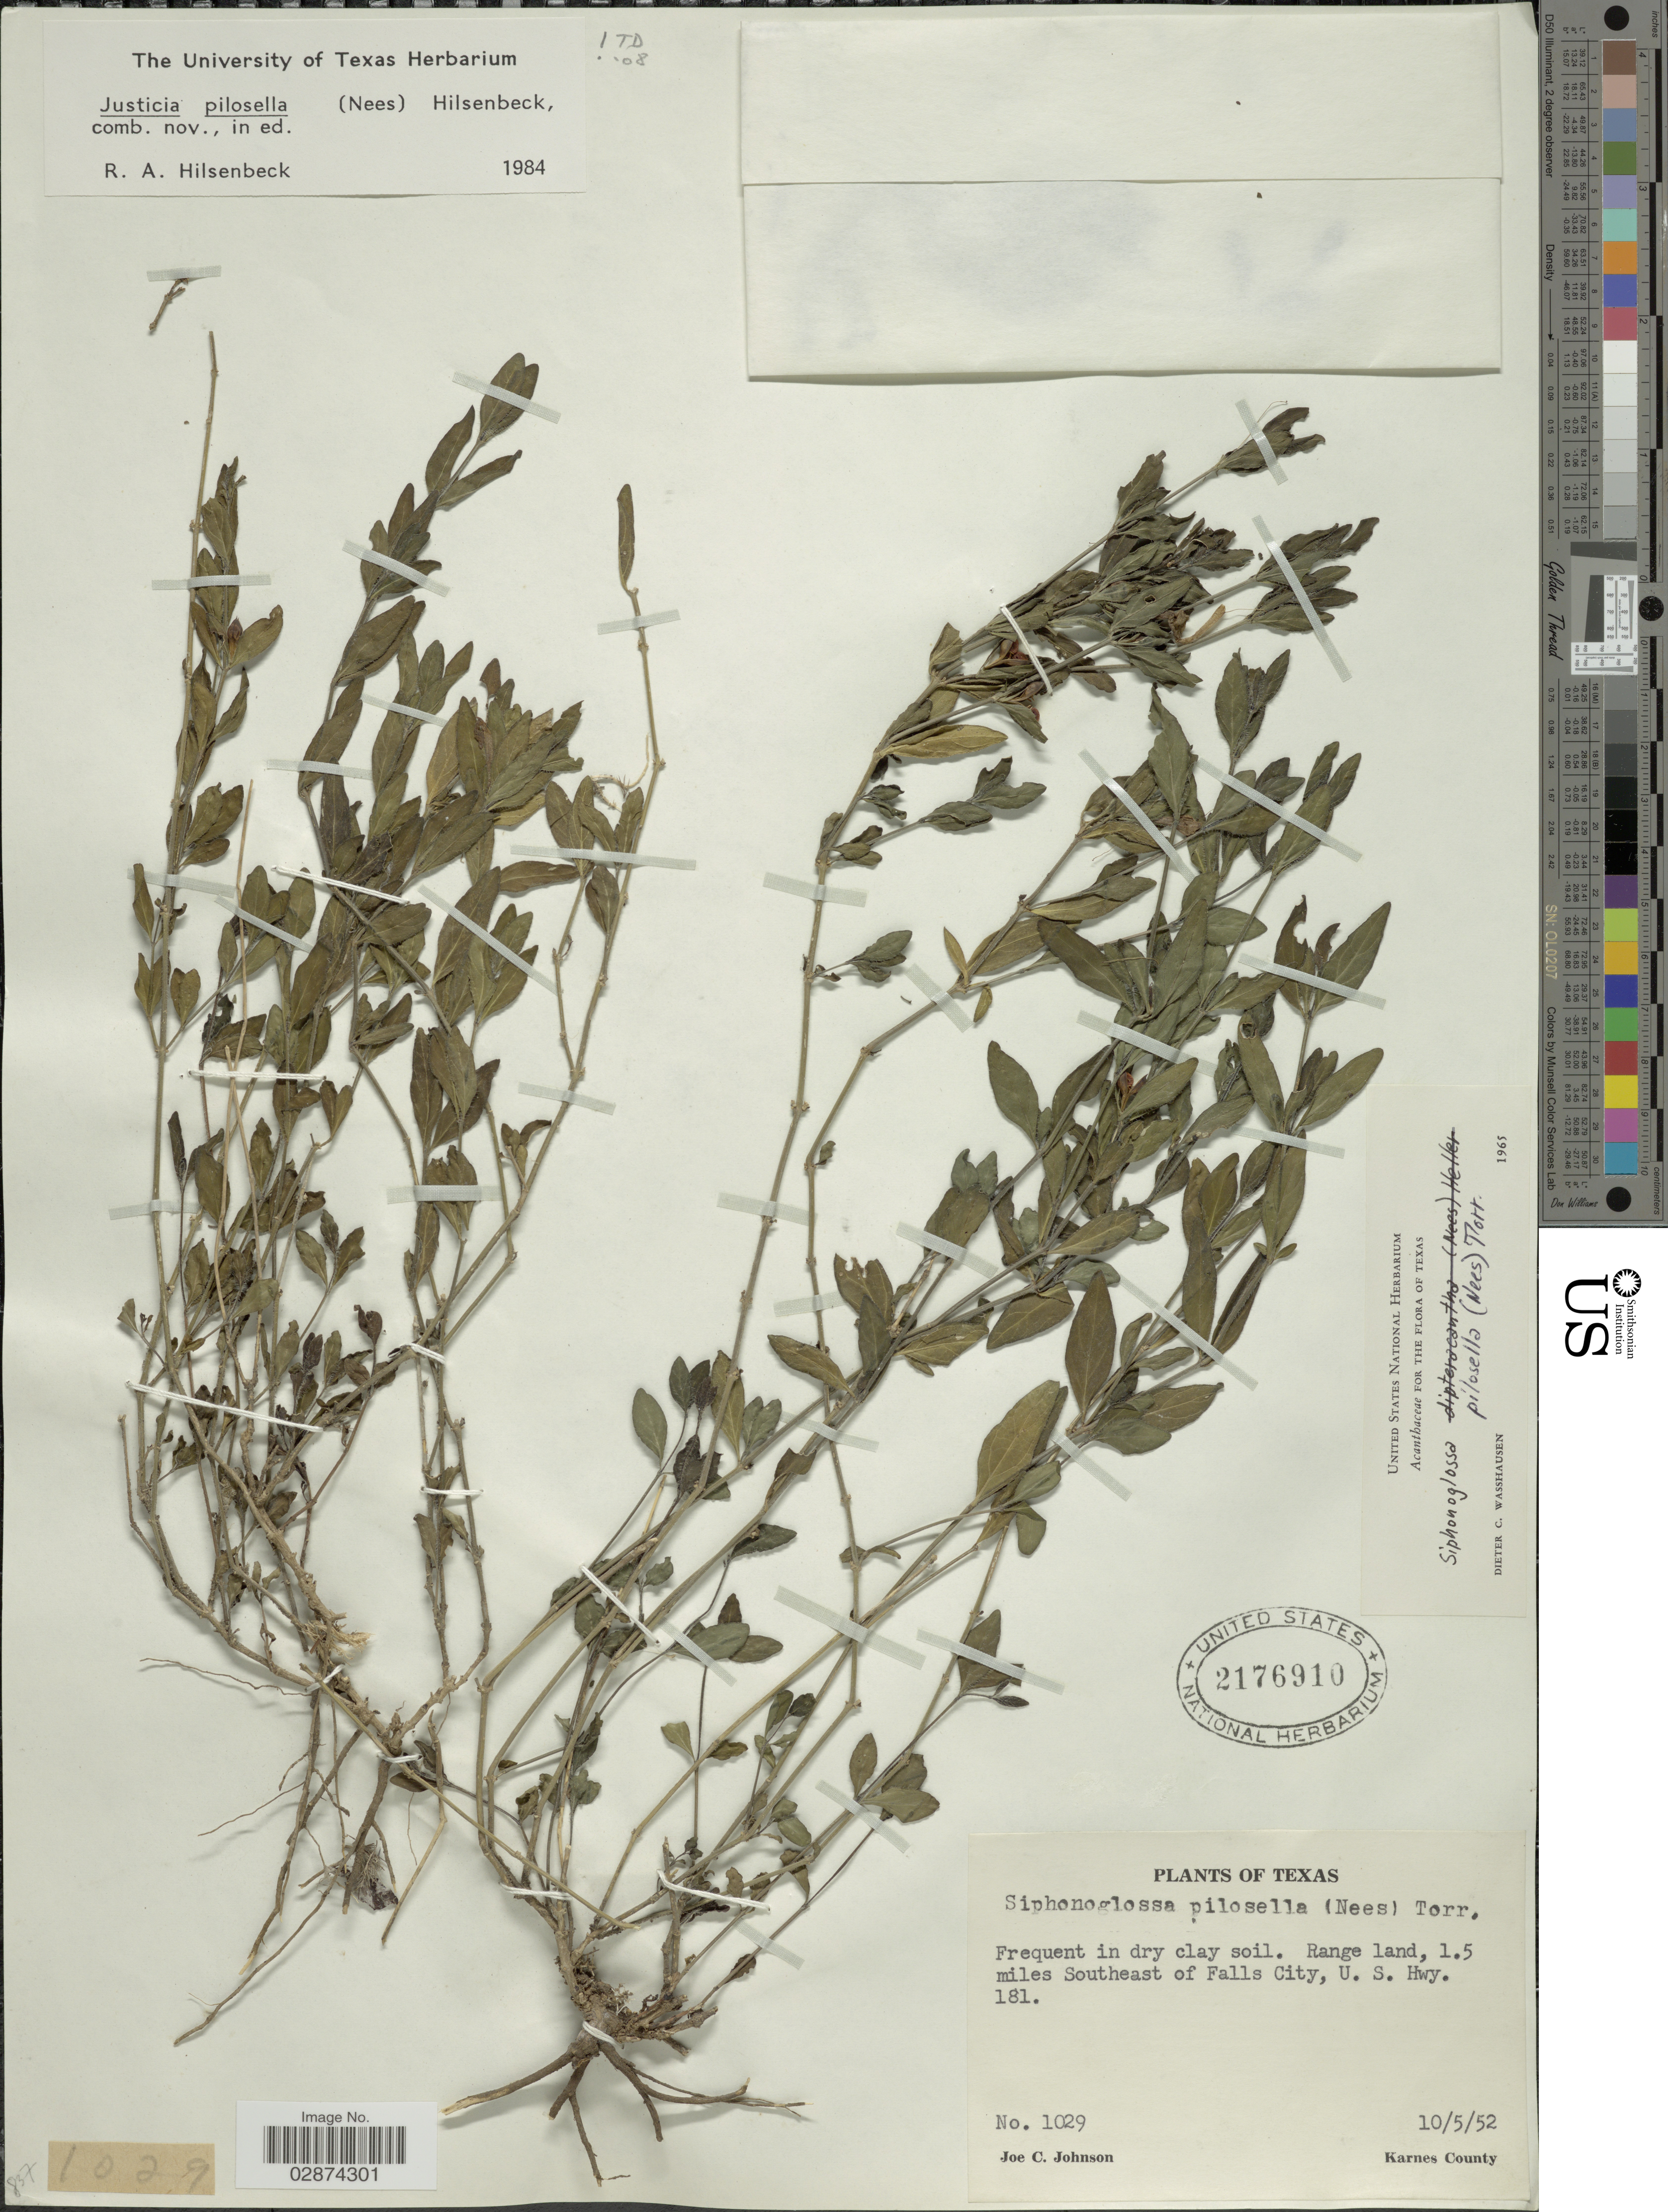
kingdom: Plantae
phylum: Tracheophyta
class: Magnoliopsida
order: Lamiales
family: Acanthaceae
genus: Justicia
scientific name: Justicia pilosella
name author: (Nees) Hilsenb.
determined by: Fisher, Amanda, (LOB), California State University, Long Beach (UNITED STATES)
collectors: J. C. Johnson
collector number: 1029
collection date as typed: Transcribed d/m/y: 5/10/52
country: United States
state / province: Texas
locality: Range land, 1.5 miles Southeast of Falls City, U.S. Hwy. 181. Karnes County.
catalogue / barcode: US 2176910